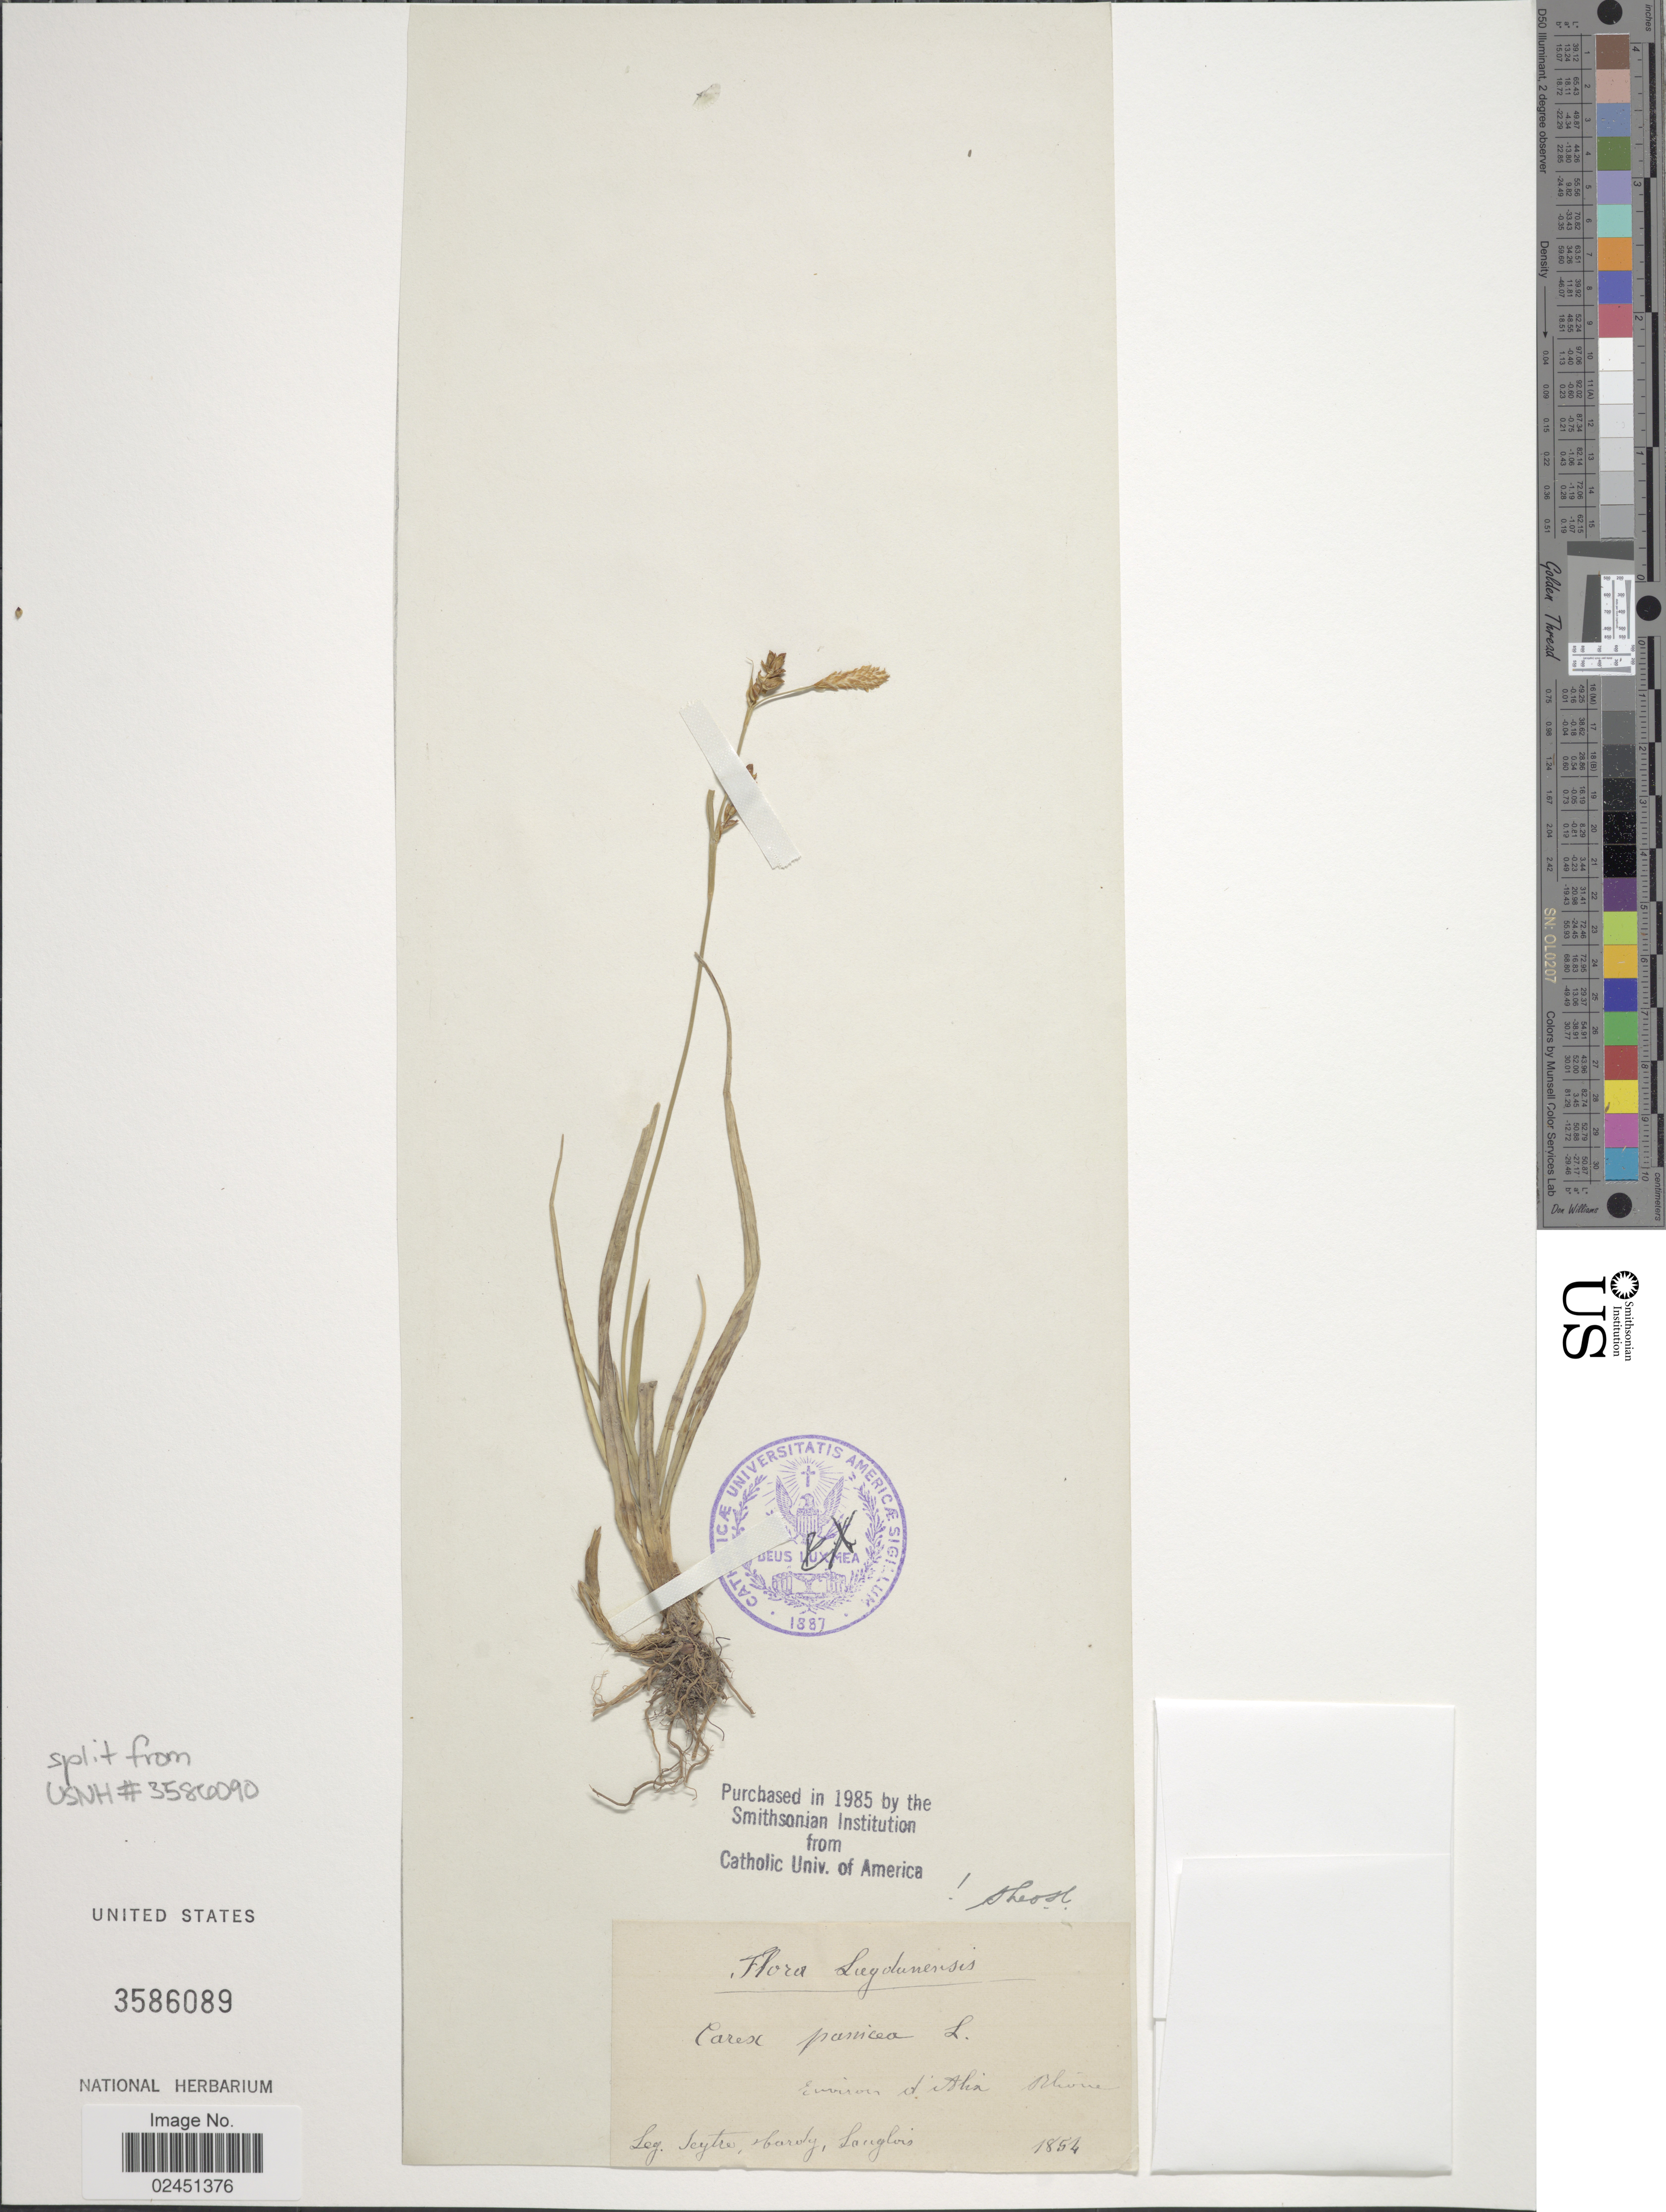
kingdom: Plantae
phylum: Tracheophyta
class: Liliopsida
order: Poales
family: Cyperaceae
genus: Carex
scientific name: Carex panicea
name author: L.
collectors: Seytre, -. Hardy & Langlois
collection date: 1854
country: France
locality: Lugdinensis, environs d'Atha, Bhoine [interpreted]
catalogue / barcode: US 3586089